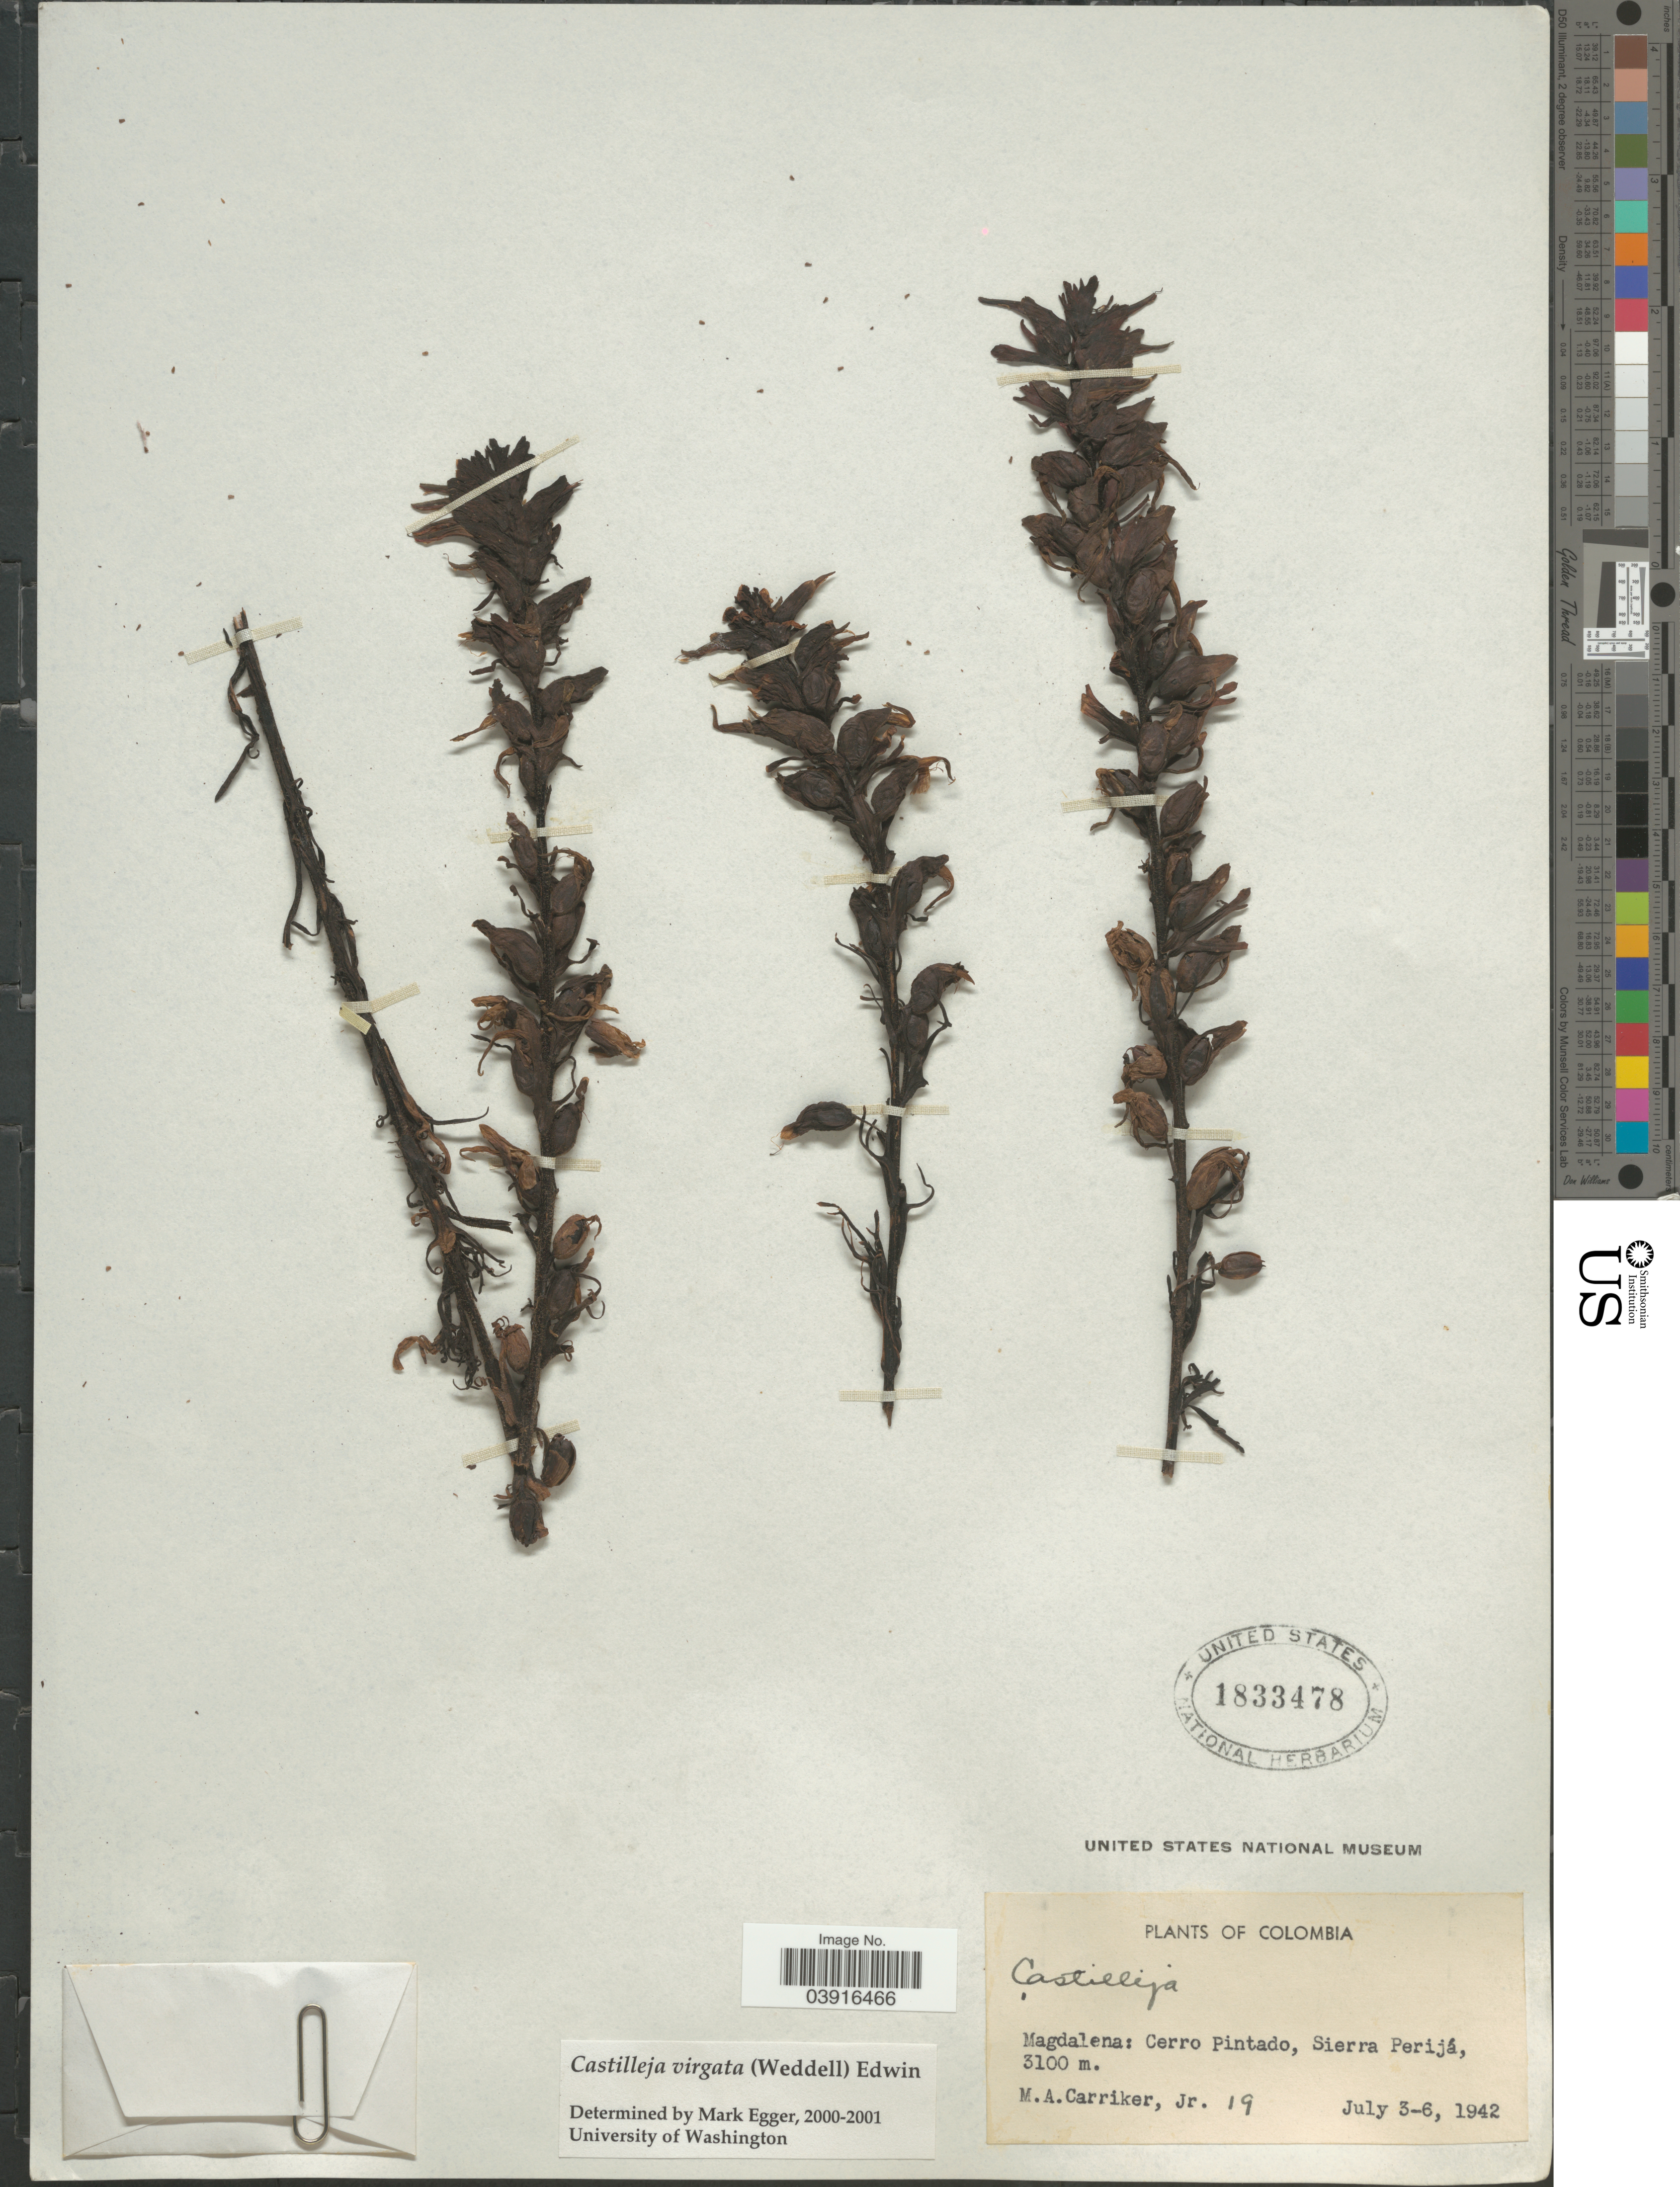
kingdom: Plantae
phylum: Tracheophyta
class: Magnoliopsida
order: Lamiales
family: Orobanchaceae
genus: Castilleja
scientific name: Castilleja virgata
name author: (Wedd.) Edwin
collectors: M. A. Carriker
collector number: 19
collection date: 1942-07-03/1942-07-06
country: Colombia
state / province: Magdalena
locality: Cerro Pintado, Sierra Perijá.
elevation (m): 3100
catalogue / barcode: US 1833478